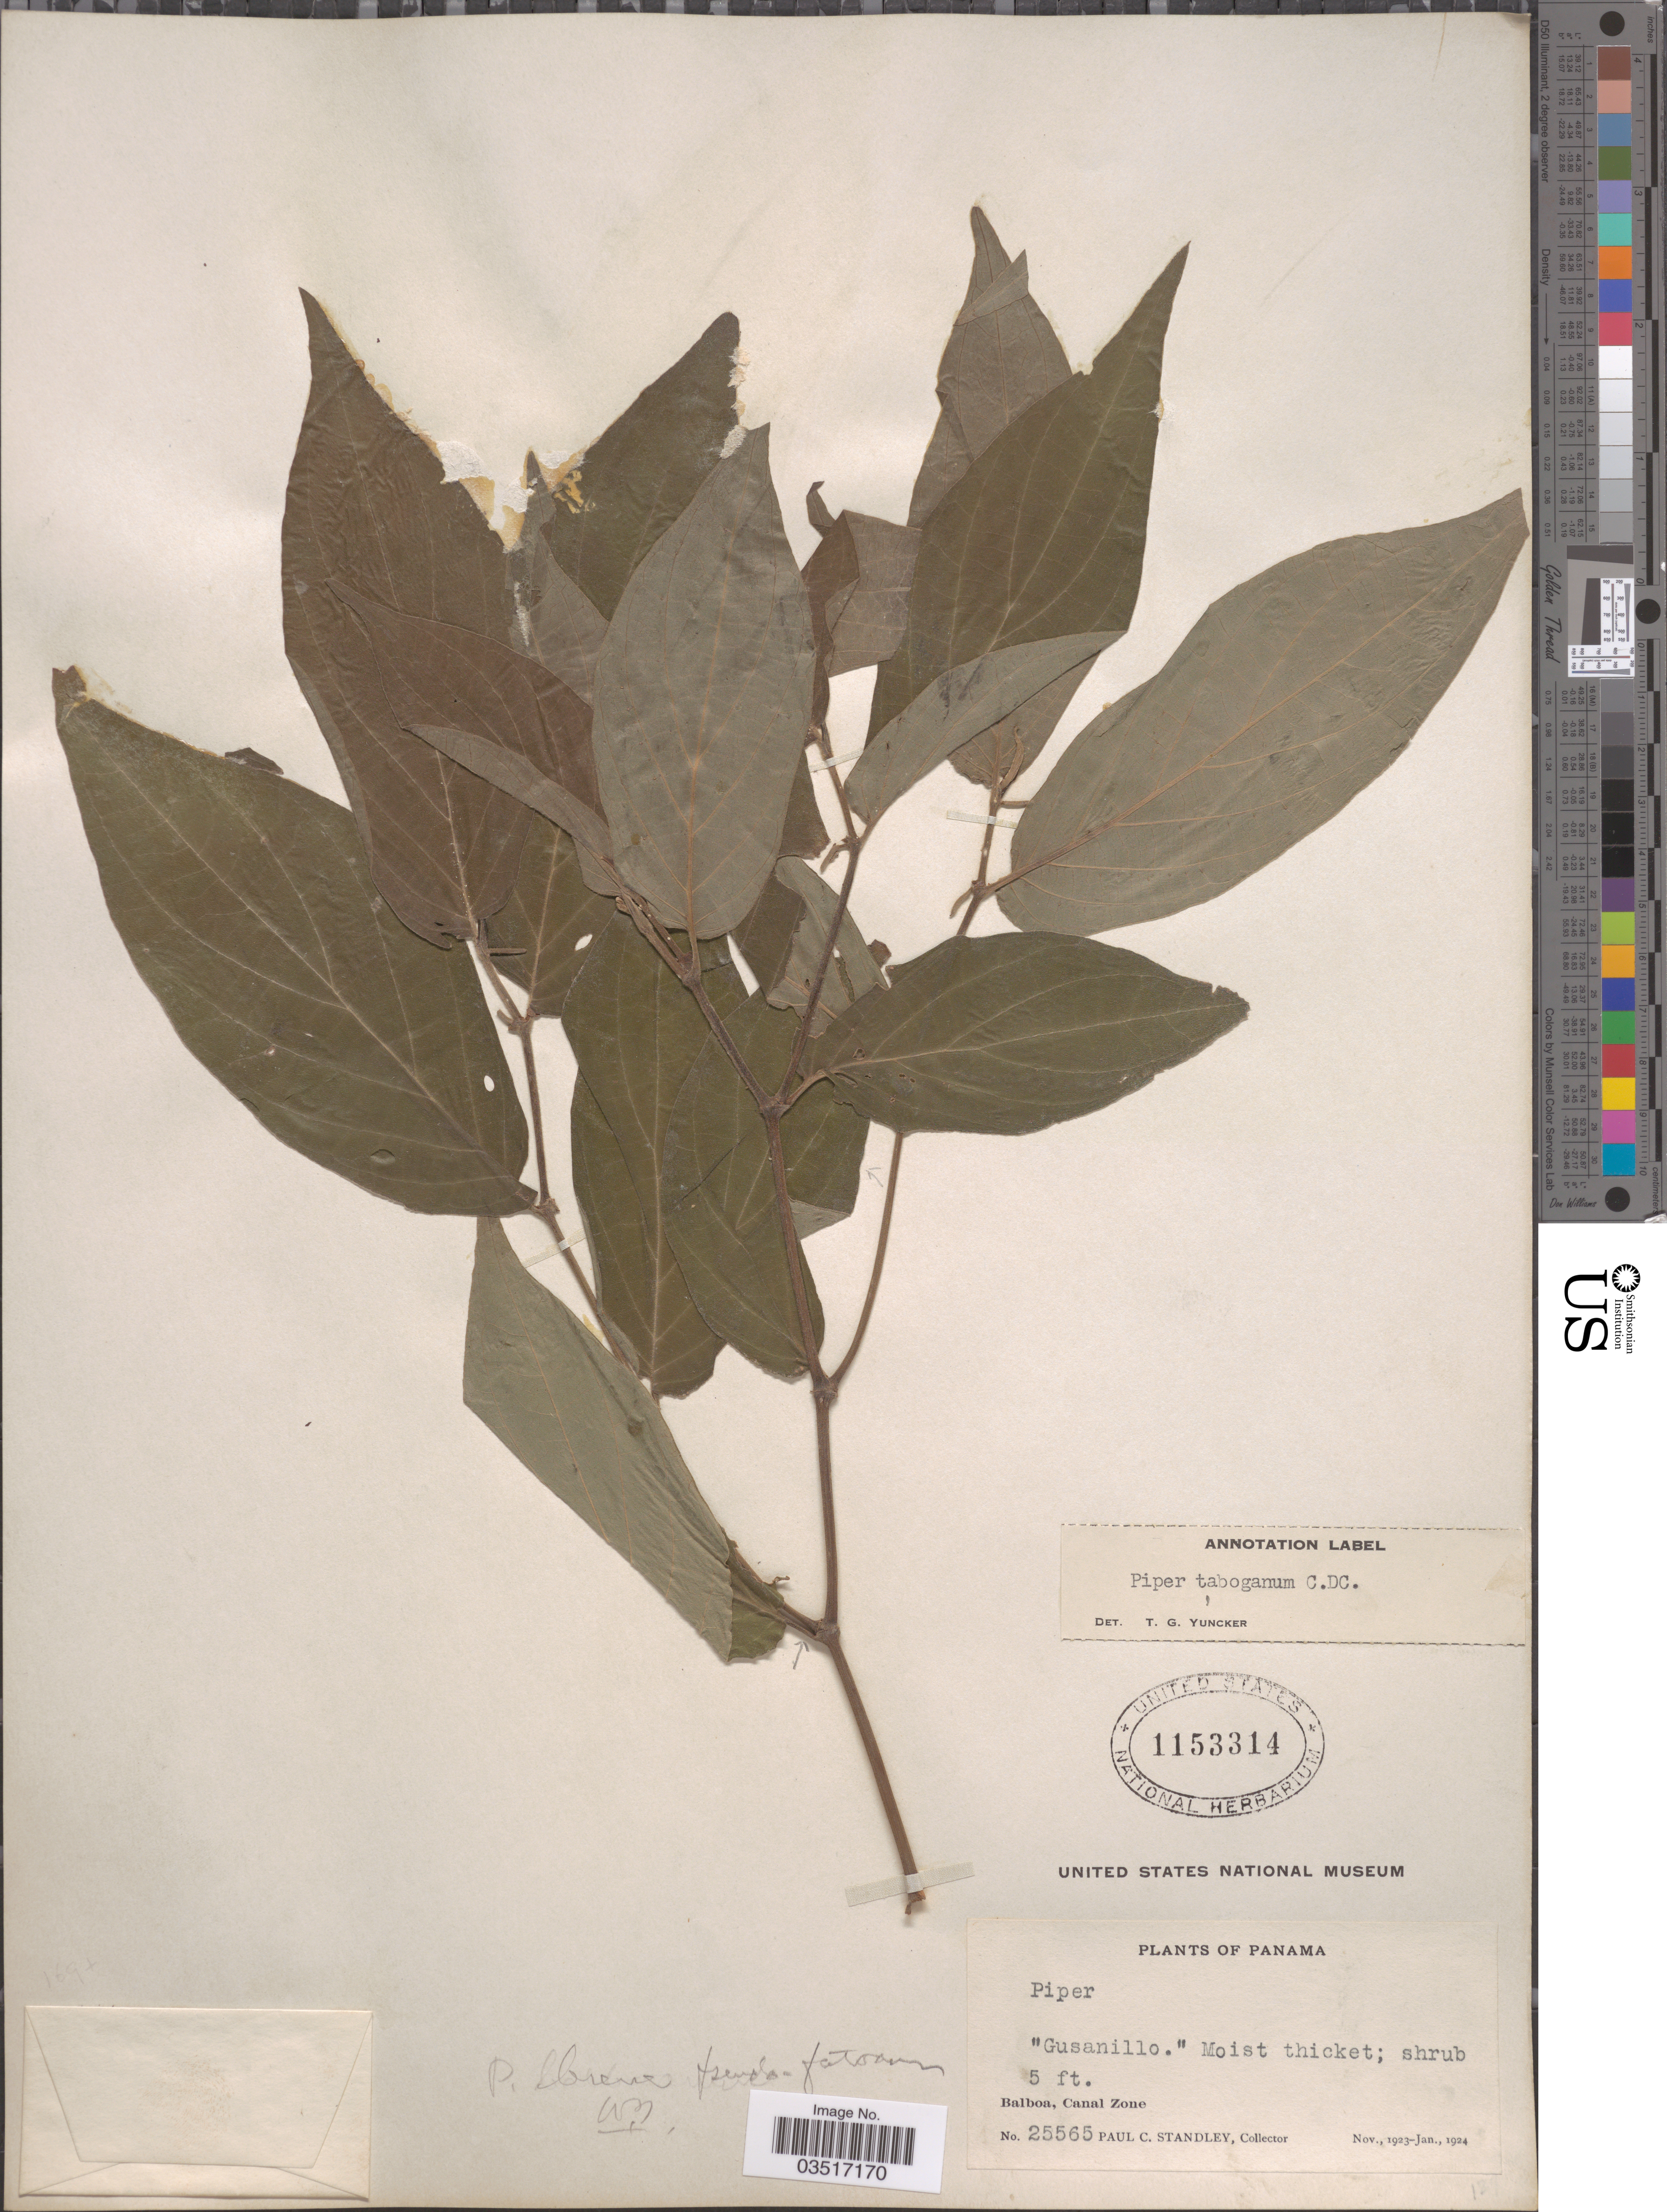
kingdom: Plantae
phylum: Tracheophyta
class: Magnoliopsida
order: Piperales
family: Piperaceae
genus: Piper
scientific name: Piper taboganum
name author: C. DC.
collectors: P. C. Standley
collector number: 25565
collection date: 1923-11/1924-01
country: Panama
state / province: Colón / Panamá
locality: Balboa, Canal Zone.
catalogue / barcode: US 1153314